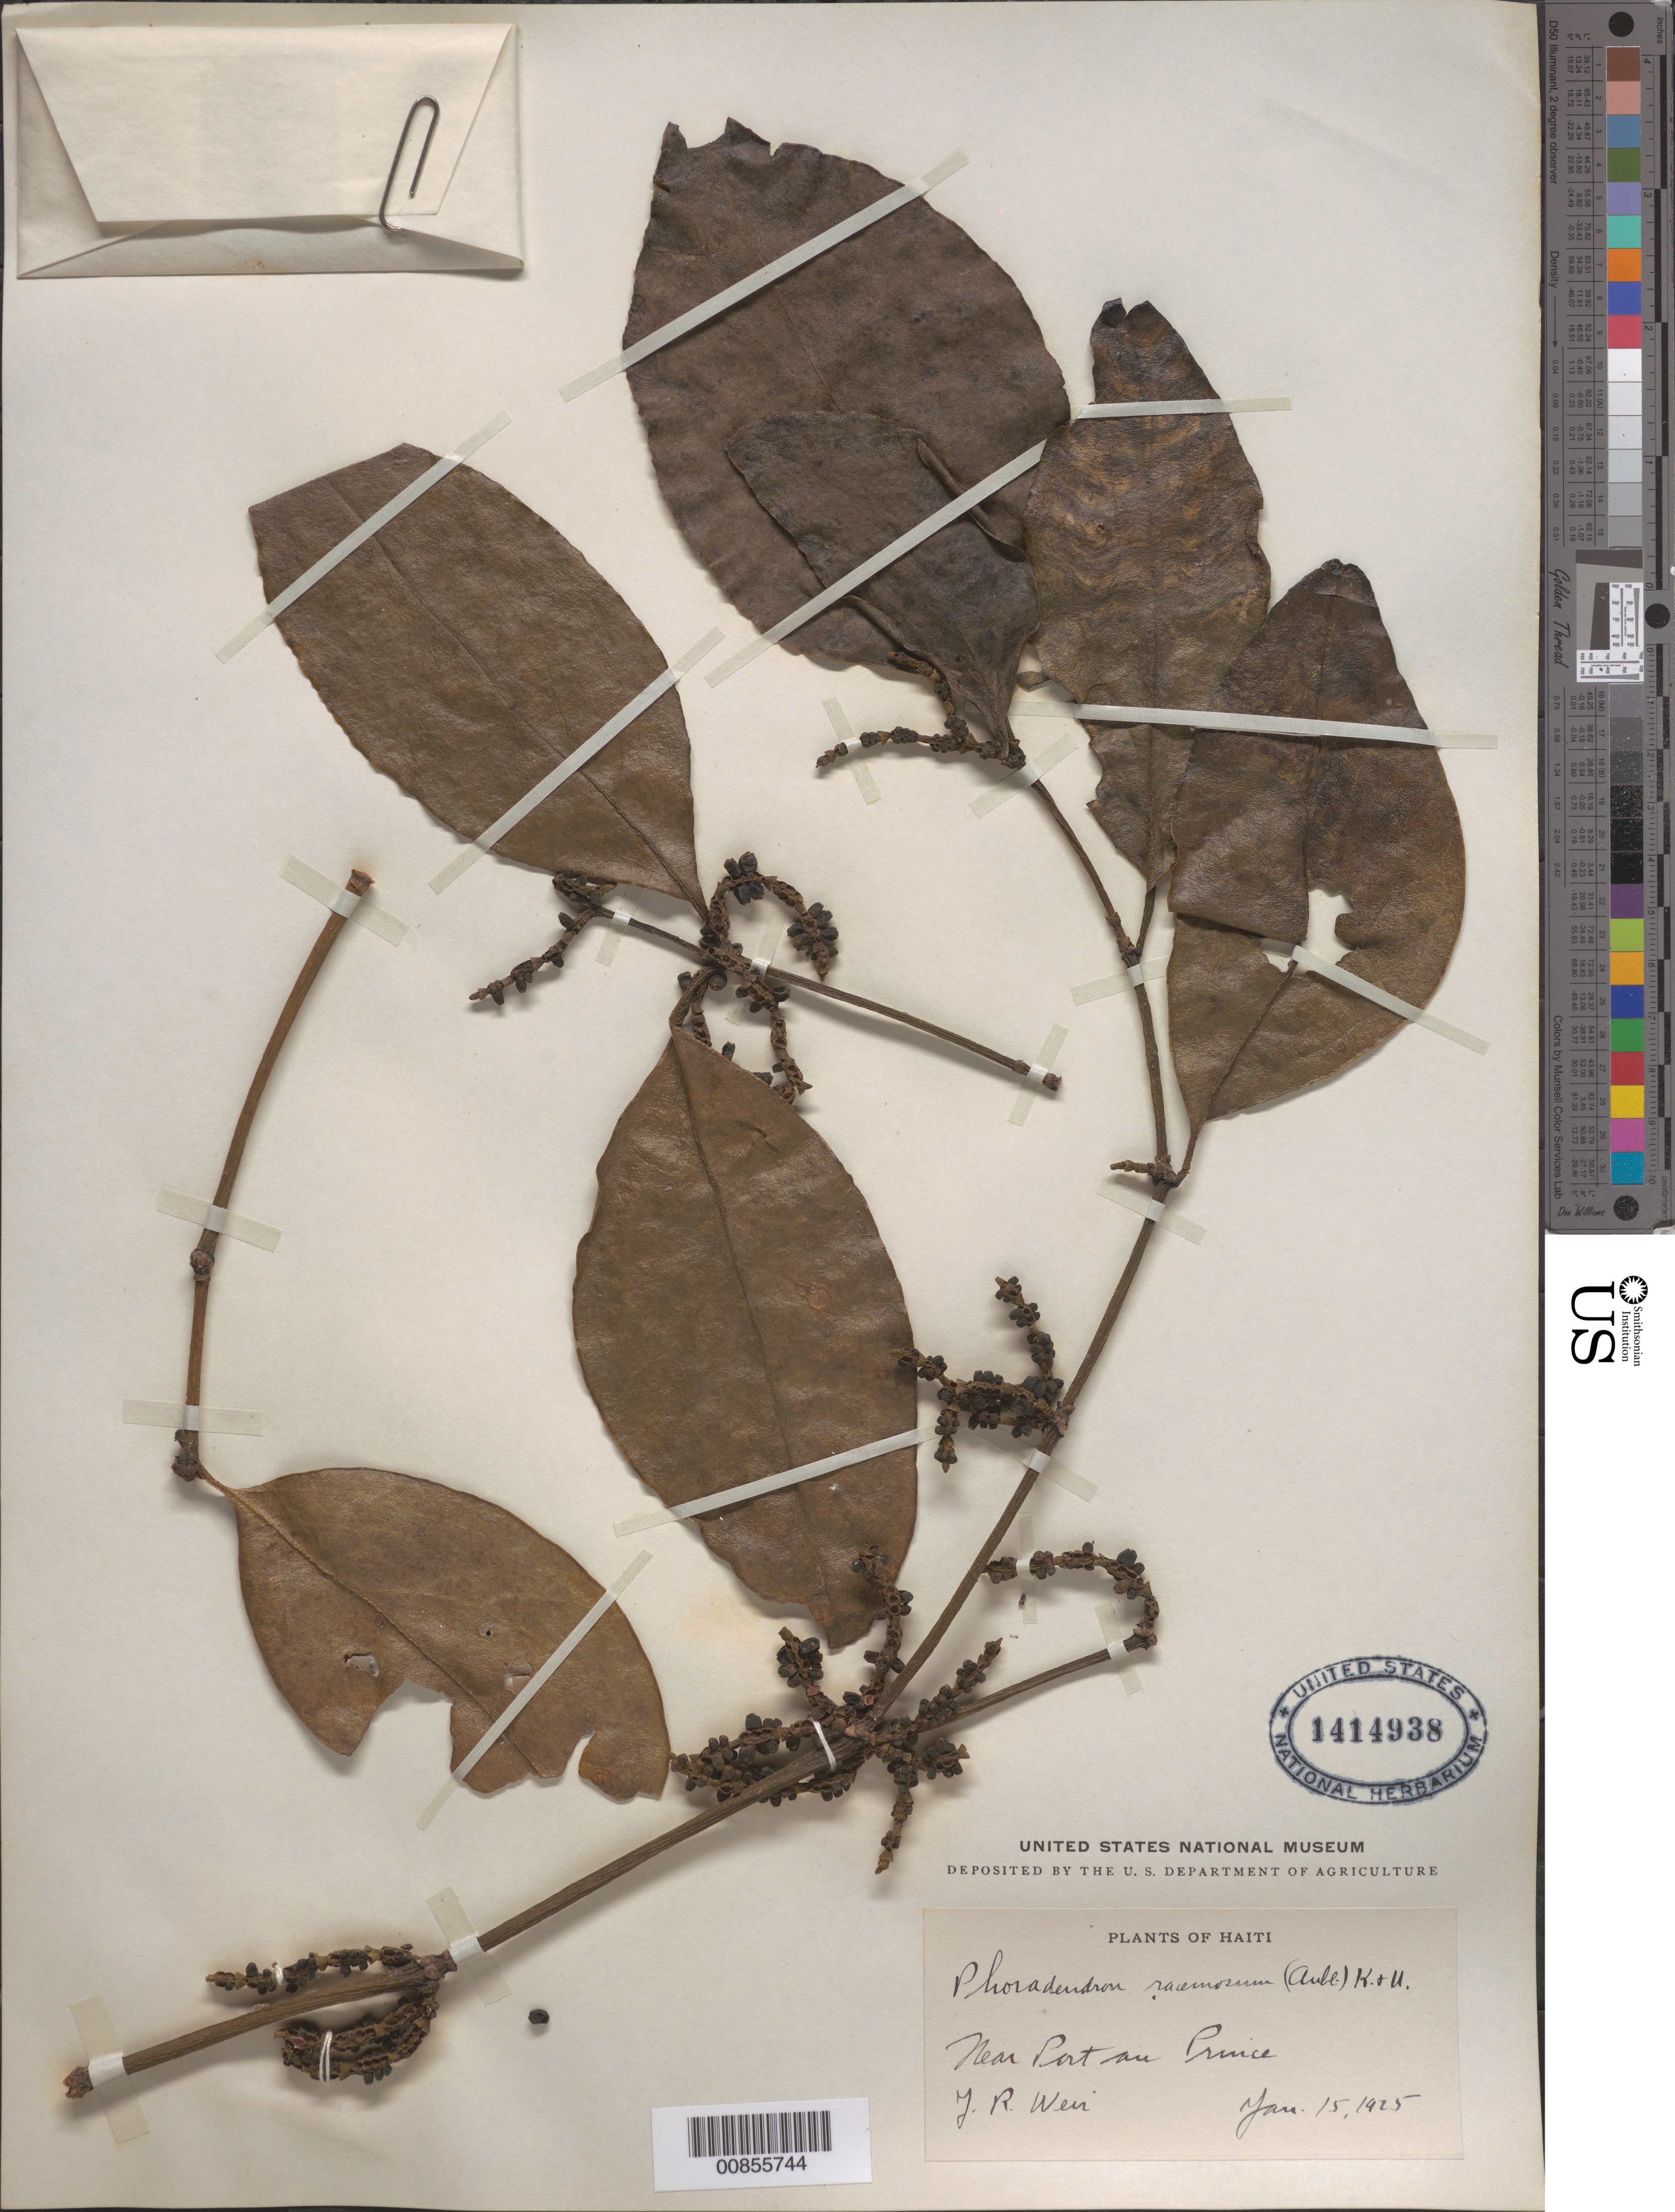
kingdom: Plantae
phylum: Tracheophyta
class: Magnoliopsida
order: Santalales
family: Viscaceae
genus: Phoradendron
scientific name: Phoradendron racemosum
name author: (Aubl.) Krug & Urb.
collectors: J. Weir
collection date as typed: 15 Jan 1925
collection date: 1925-01-15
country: Haiti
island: Hispaniola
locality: Near Port au Prince.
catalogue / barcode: US 1414938